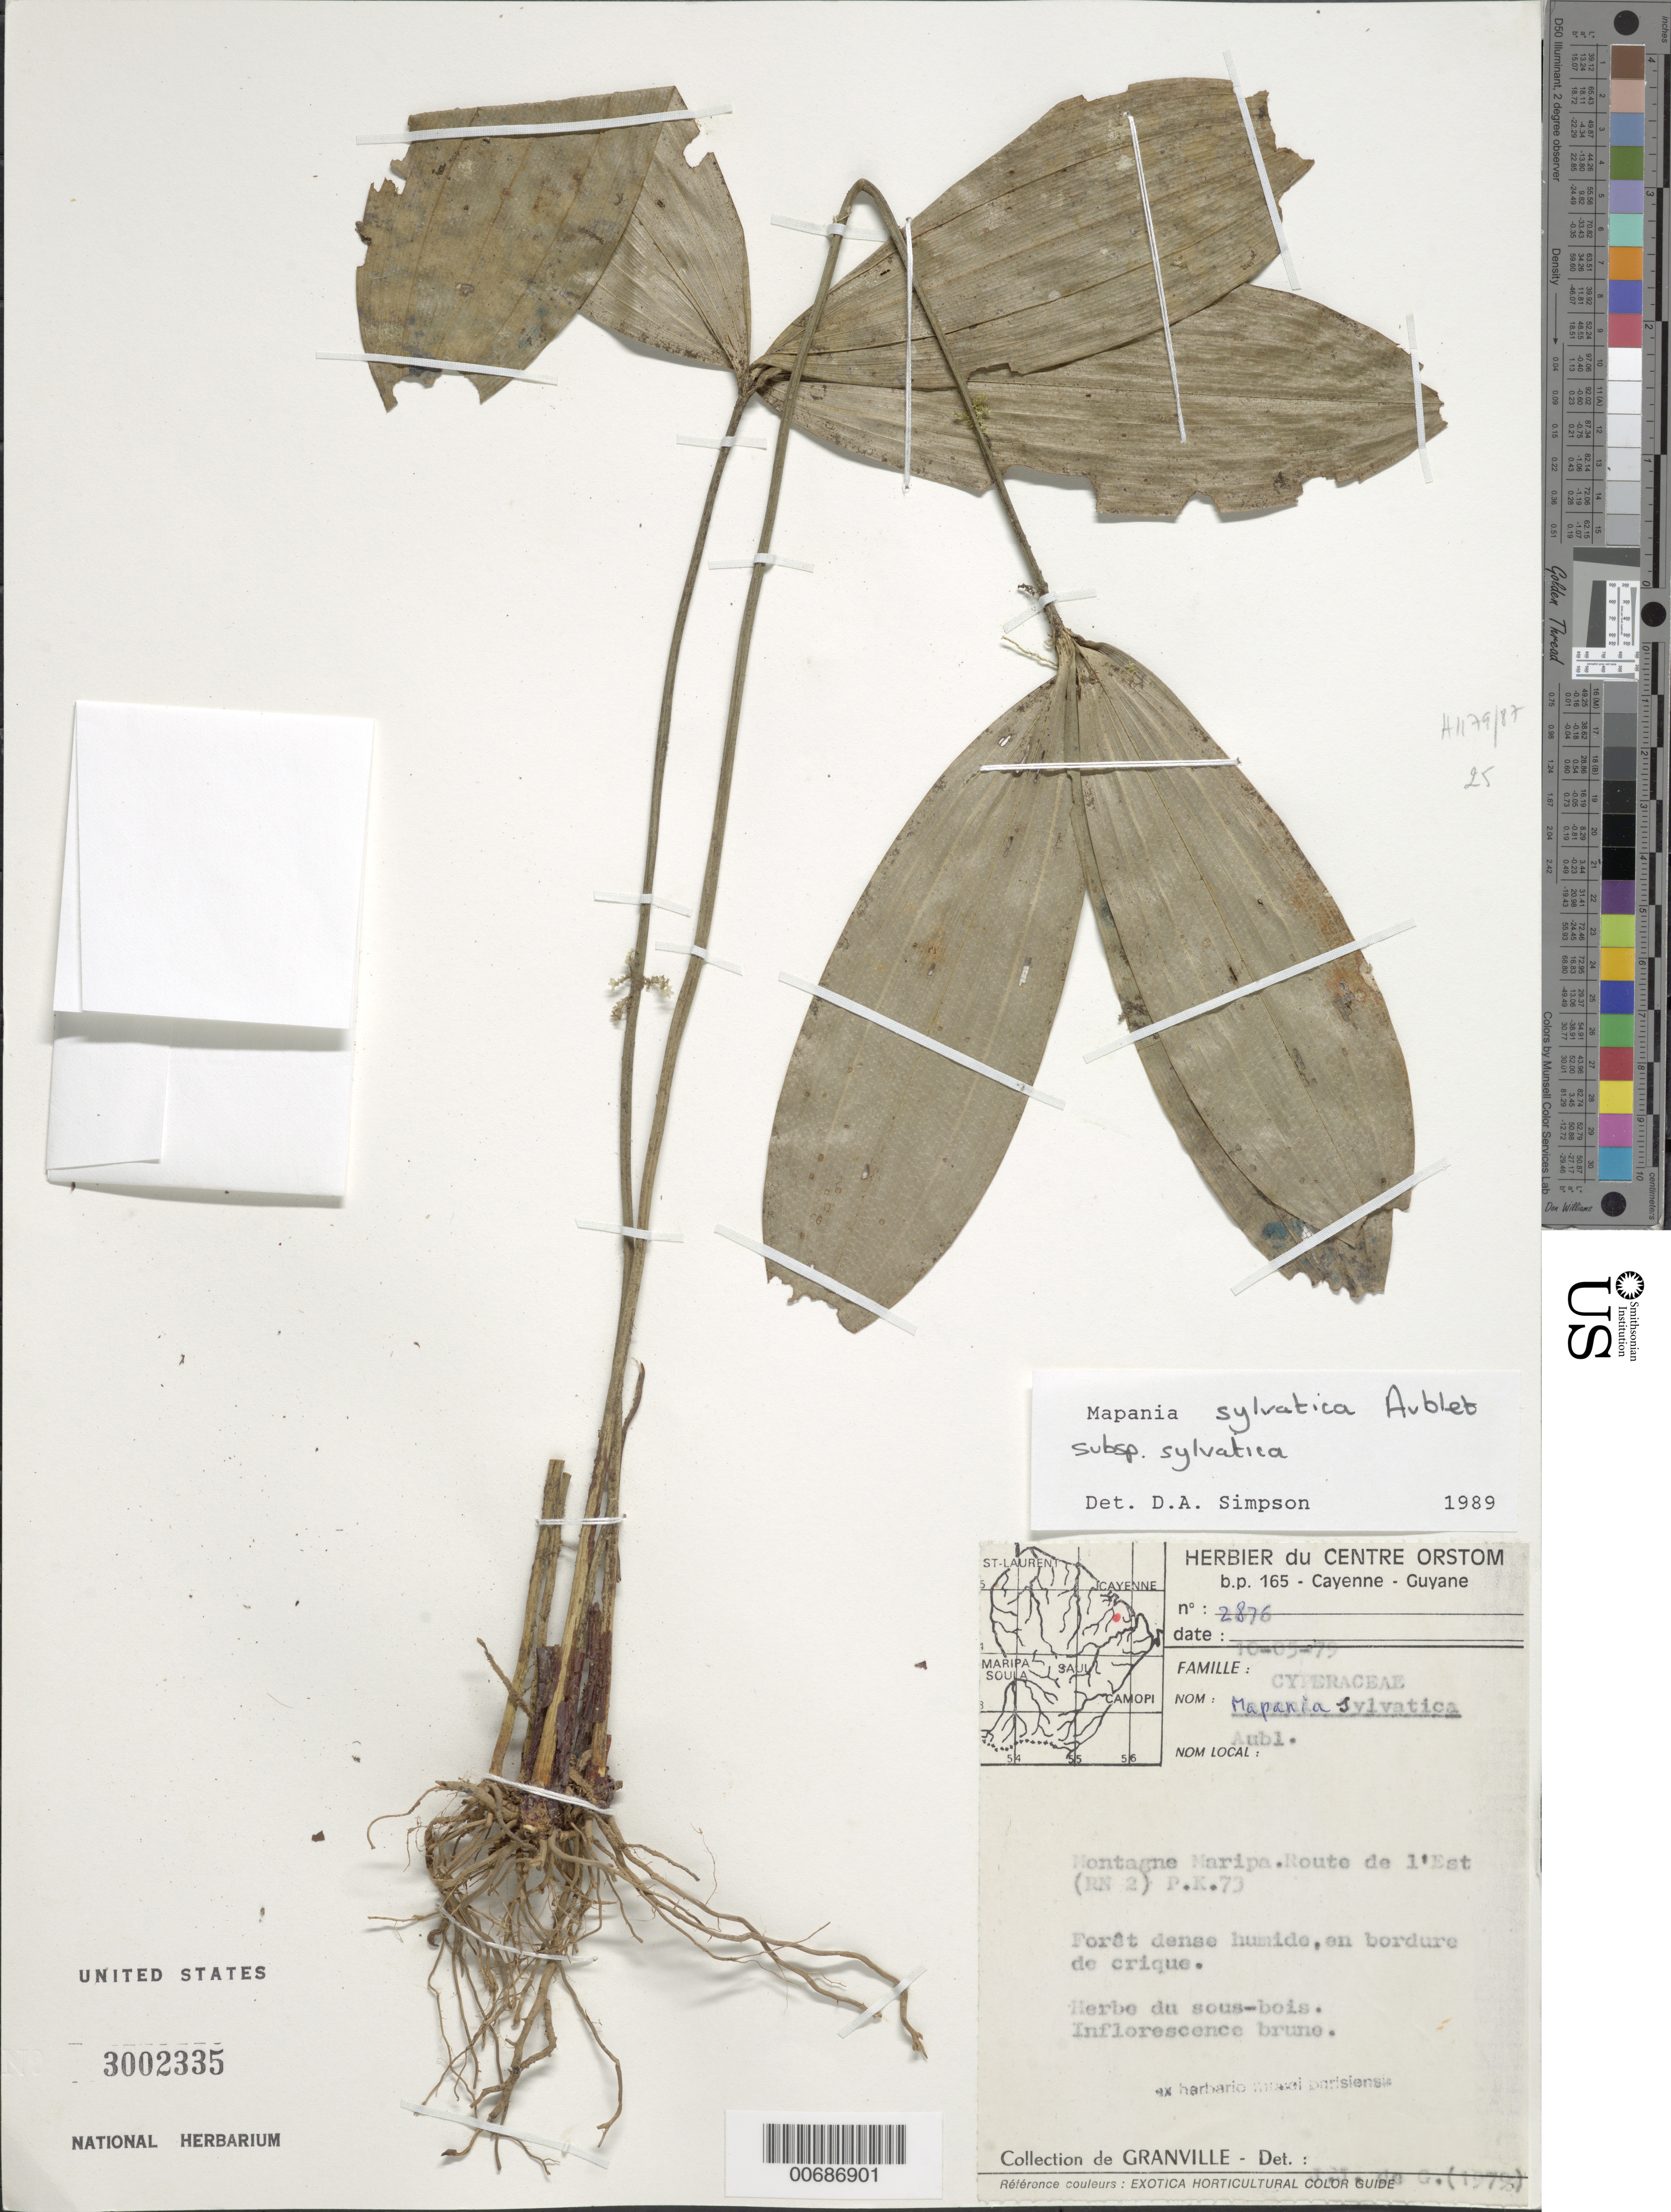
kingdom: Plantae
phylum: Tracheophyta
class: Liliopsida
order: Poales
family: Cyperaceae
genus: Mapania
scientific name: Mapania sylvatica subsp. sylvatica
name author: Aubl.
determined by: Simpson, D. A.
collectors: J.-J. de Granville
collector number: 2876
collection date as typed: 10-May-79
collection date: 1979-05-10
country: French Guiana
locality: Montagne Maripa, Route de l'Est (RN2), PK 73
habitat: Dense humid forest, on edge of creek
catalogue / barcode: US 3002335